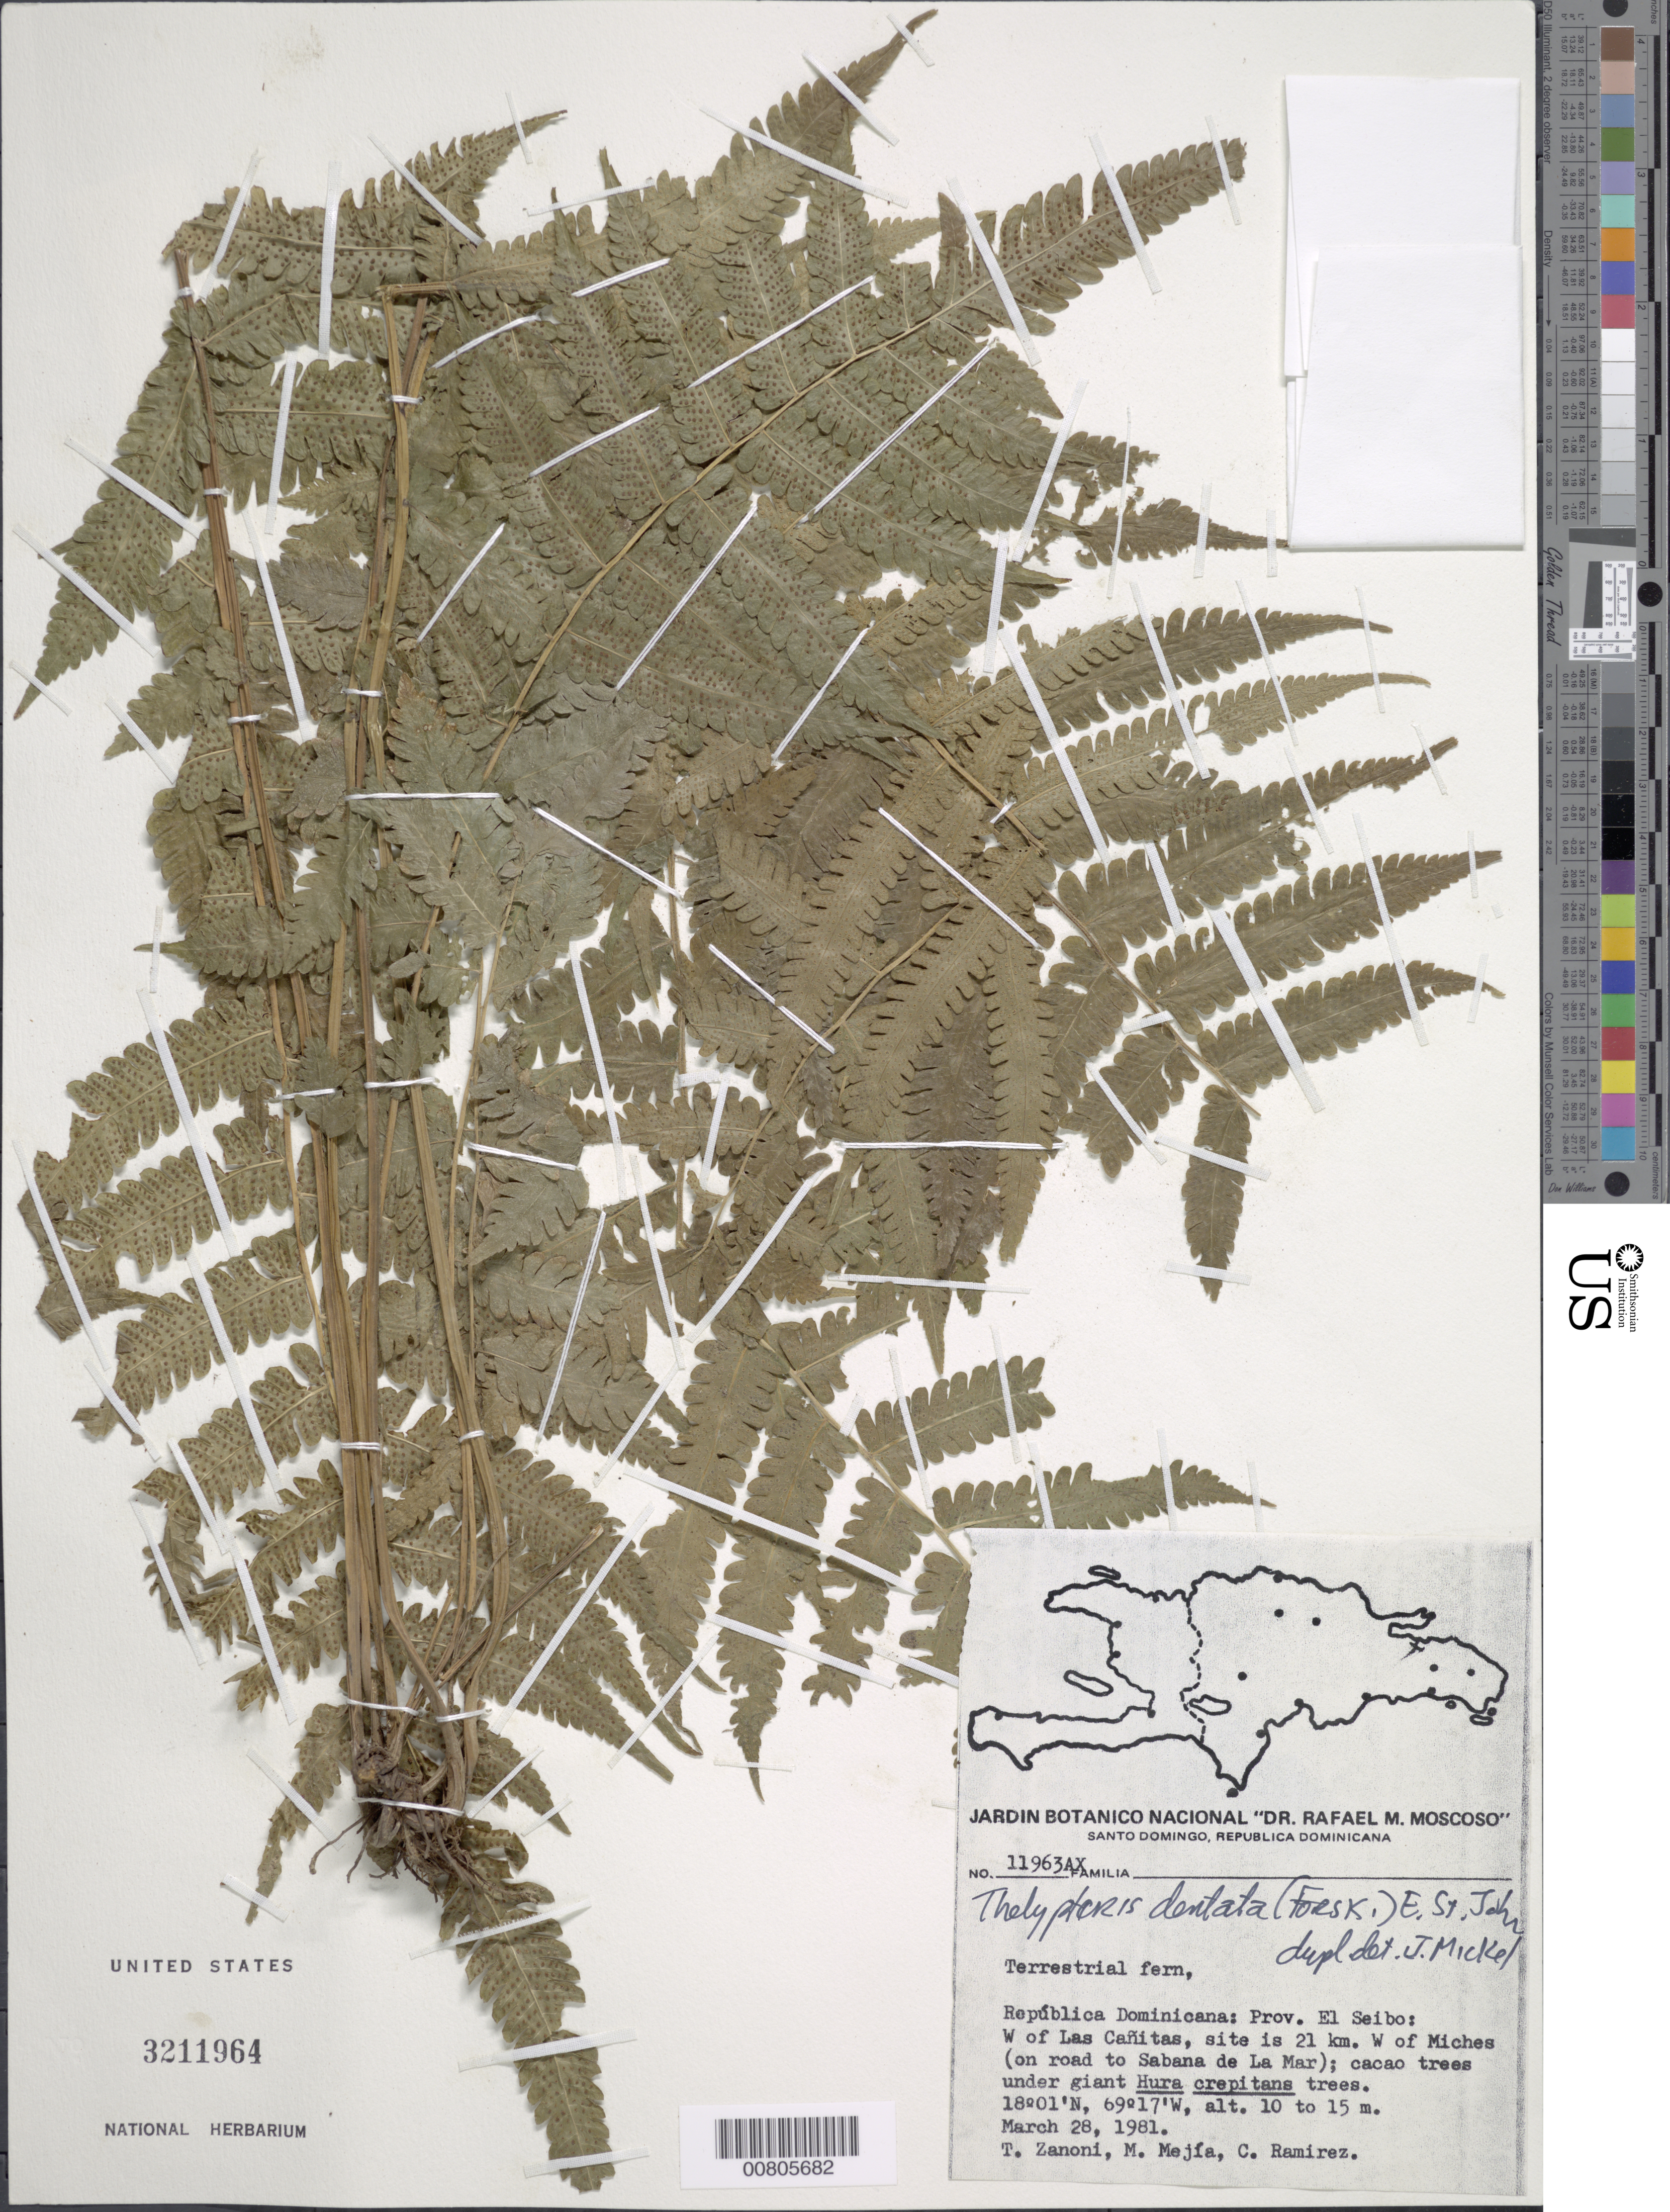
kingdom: Plantae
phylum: Tracheophyta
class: Polypodiopsida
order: Polypodiales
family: Thelypteridaceae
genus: Christella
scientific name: Christella dentata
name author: (Forssk.) Brownsey & Jermy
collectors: T. A. Zanoni, M. Mejia & C. Ramirez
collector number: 11963ax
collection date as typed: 28 Mar 1981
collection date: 1981-03-28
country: Dominican Republic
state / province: El Seibo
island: Hispaniola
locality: Las Cañitas, W of; 21 km W of Miches (on road to Sabana de La mar)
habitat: Cacao trees under giant Hura crepitans trees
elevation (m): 10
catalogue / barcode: US 3211964